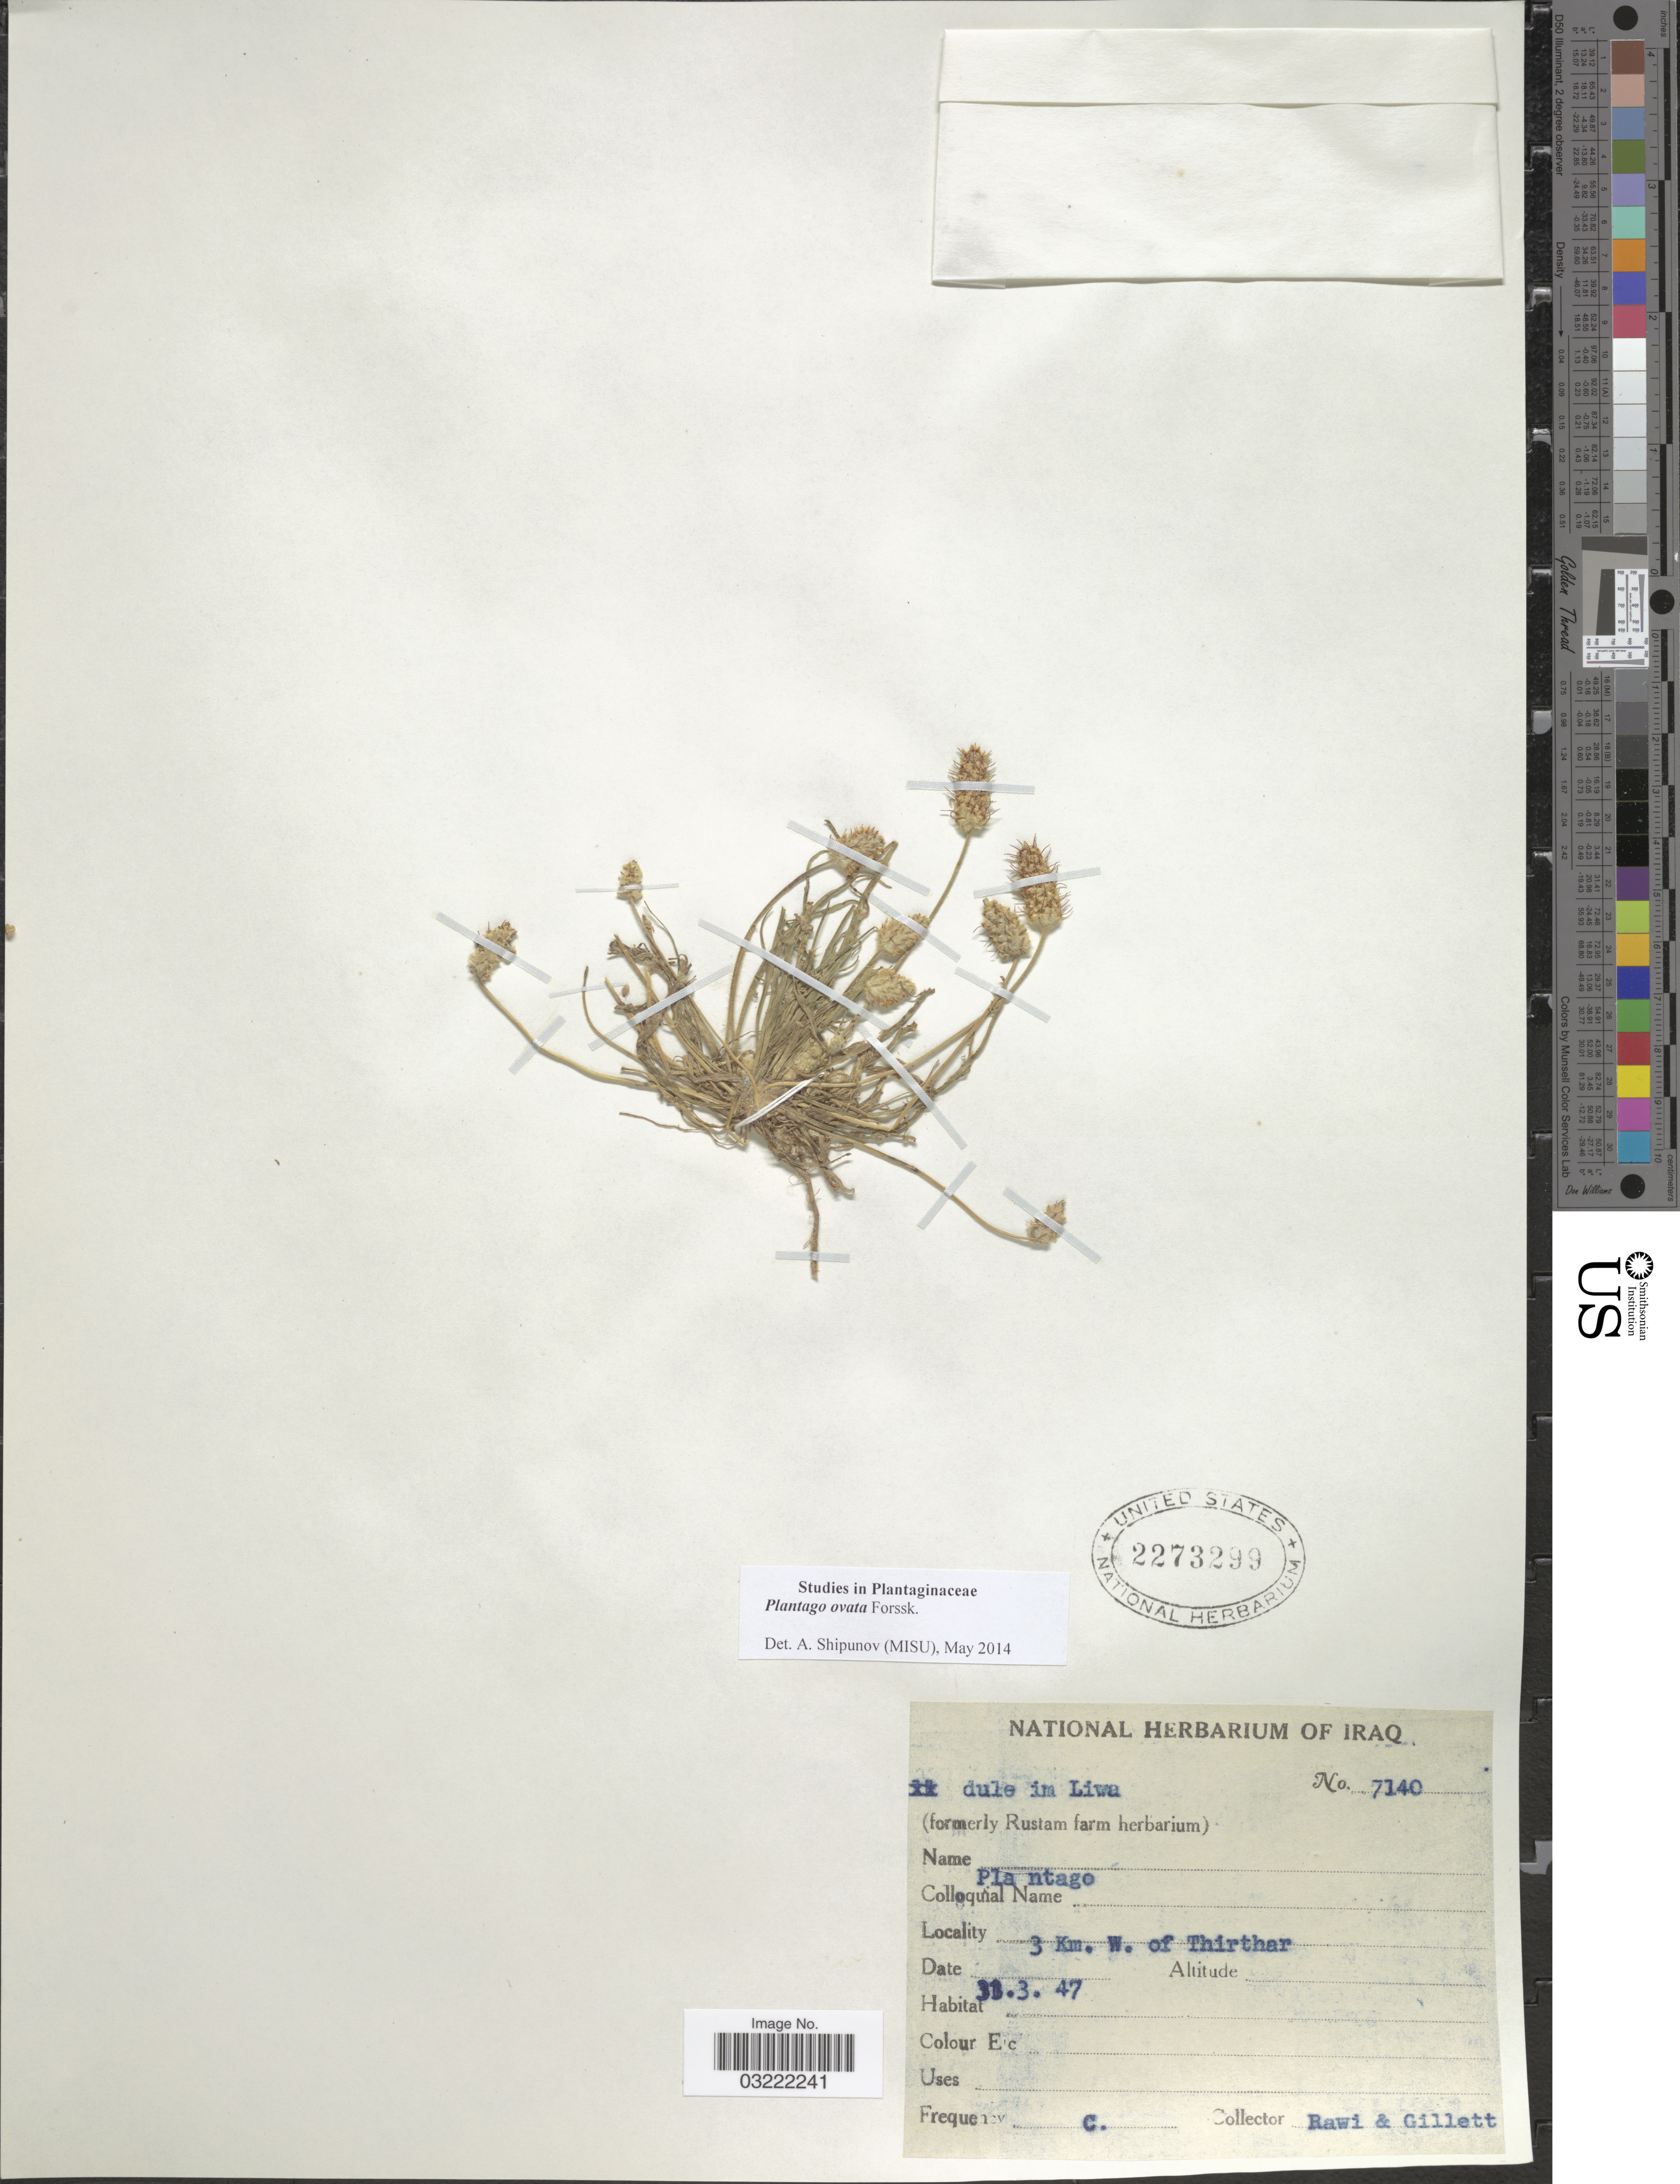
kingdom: Plantae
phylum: Tracheophyta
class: Magnoliopsida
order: Lamiales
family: Plantaginaceae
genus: Plantago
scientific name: Plantago ovata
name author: Forssk.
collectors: -. Rawi & Gillett, --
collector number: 7140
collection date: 1947-03-31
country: Iraq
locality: Dule im Liwa. 3 Km. W. of Thirthar.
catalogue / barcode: US 2273299